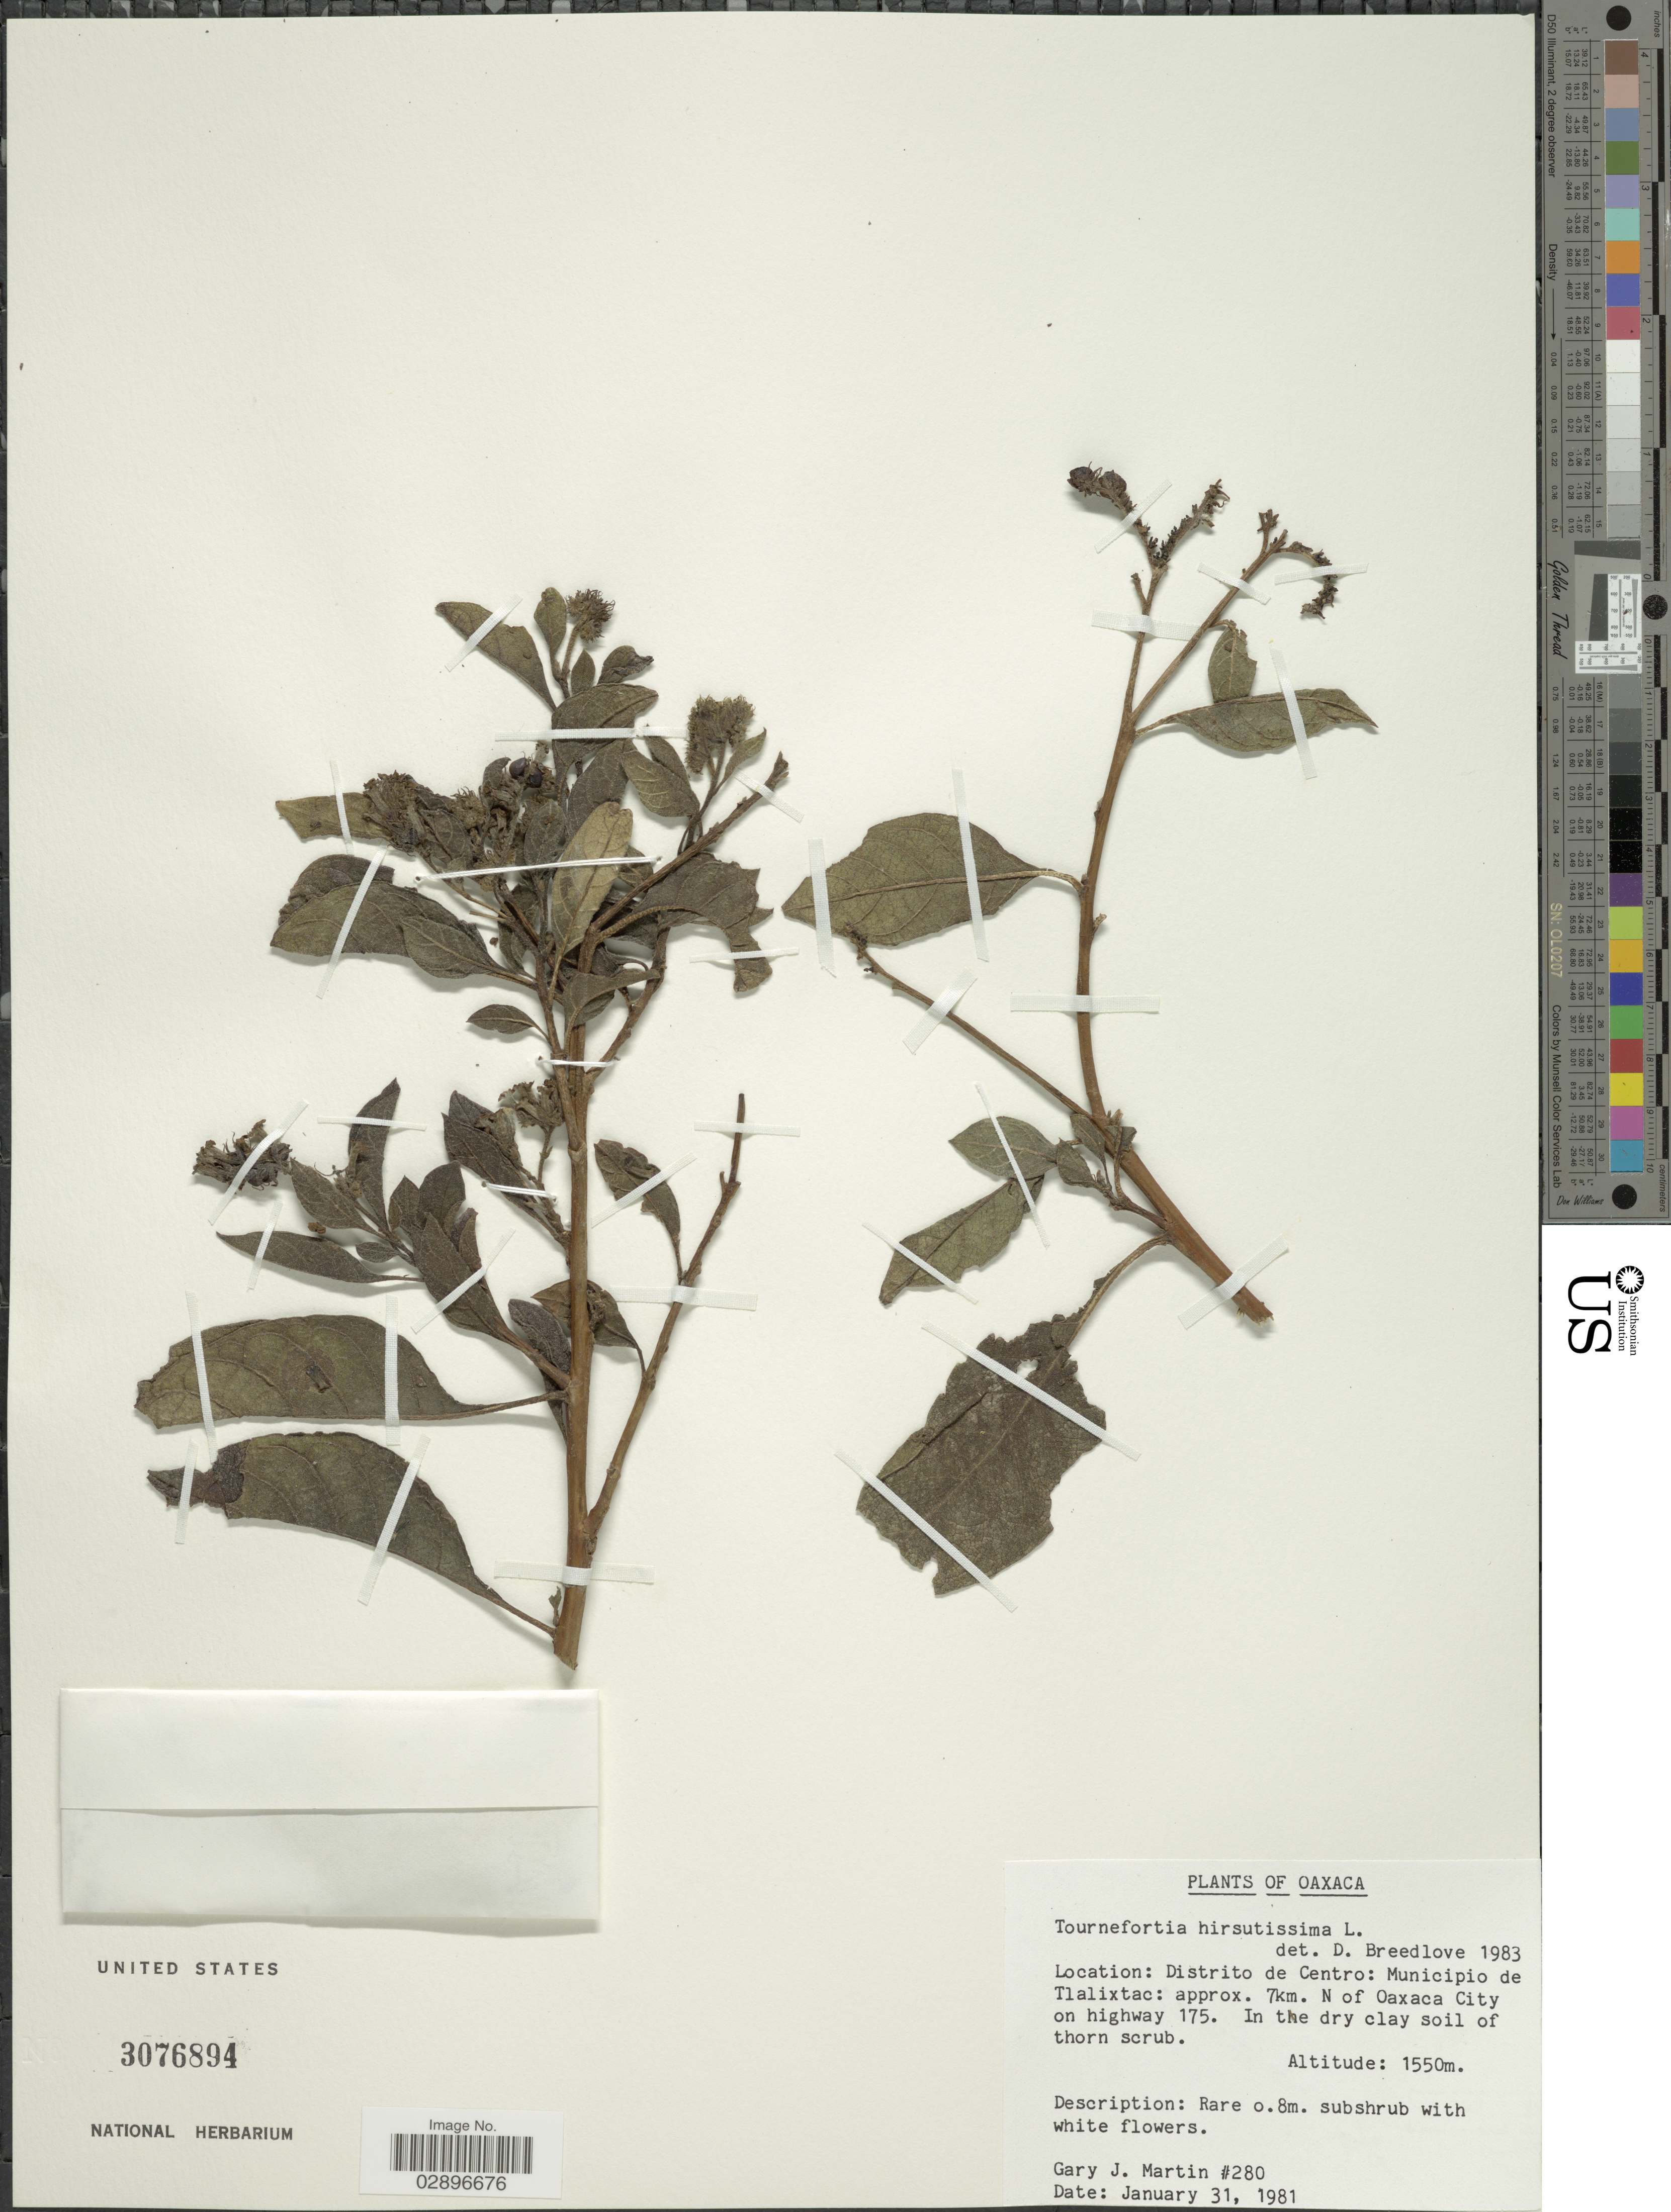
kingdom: Plantae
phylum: Tracheophyta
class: Magnoliopsida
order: Boraginales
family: Heliotropiaceae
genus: Tournefortia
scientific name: Tournefortia hirsutissima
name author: L.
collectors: G. J. Martin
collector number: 280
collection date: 1981-01-31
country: Mexico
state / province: Oaxaca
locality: Distrito de Centro: Municipio de Tlalixtac: approx. 7km. N of Oaxaca City on highway 175.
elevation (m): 1550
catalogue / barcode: US 3076894